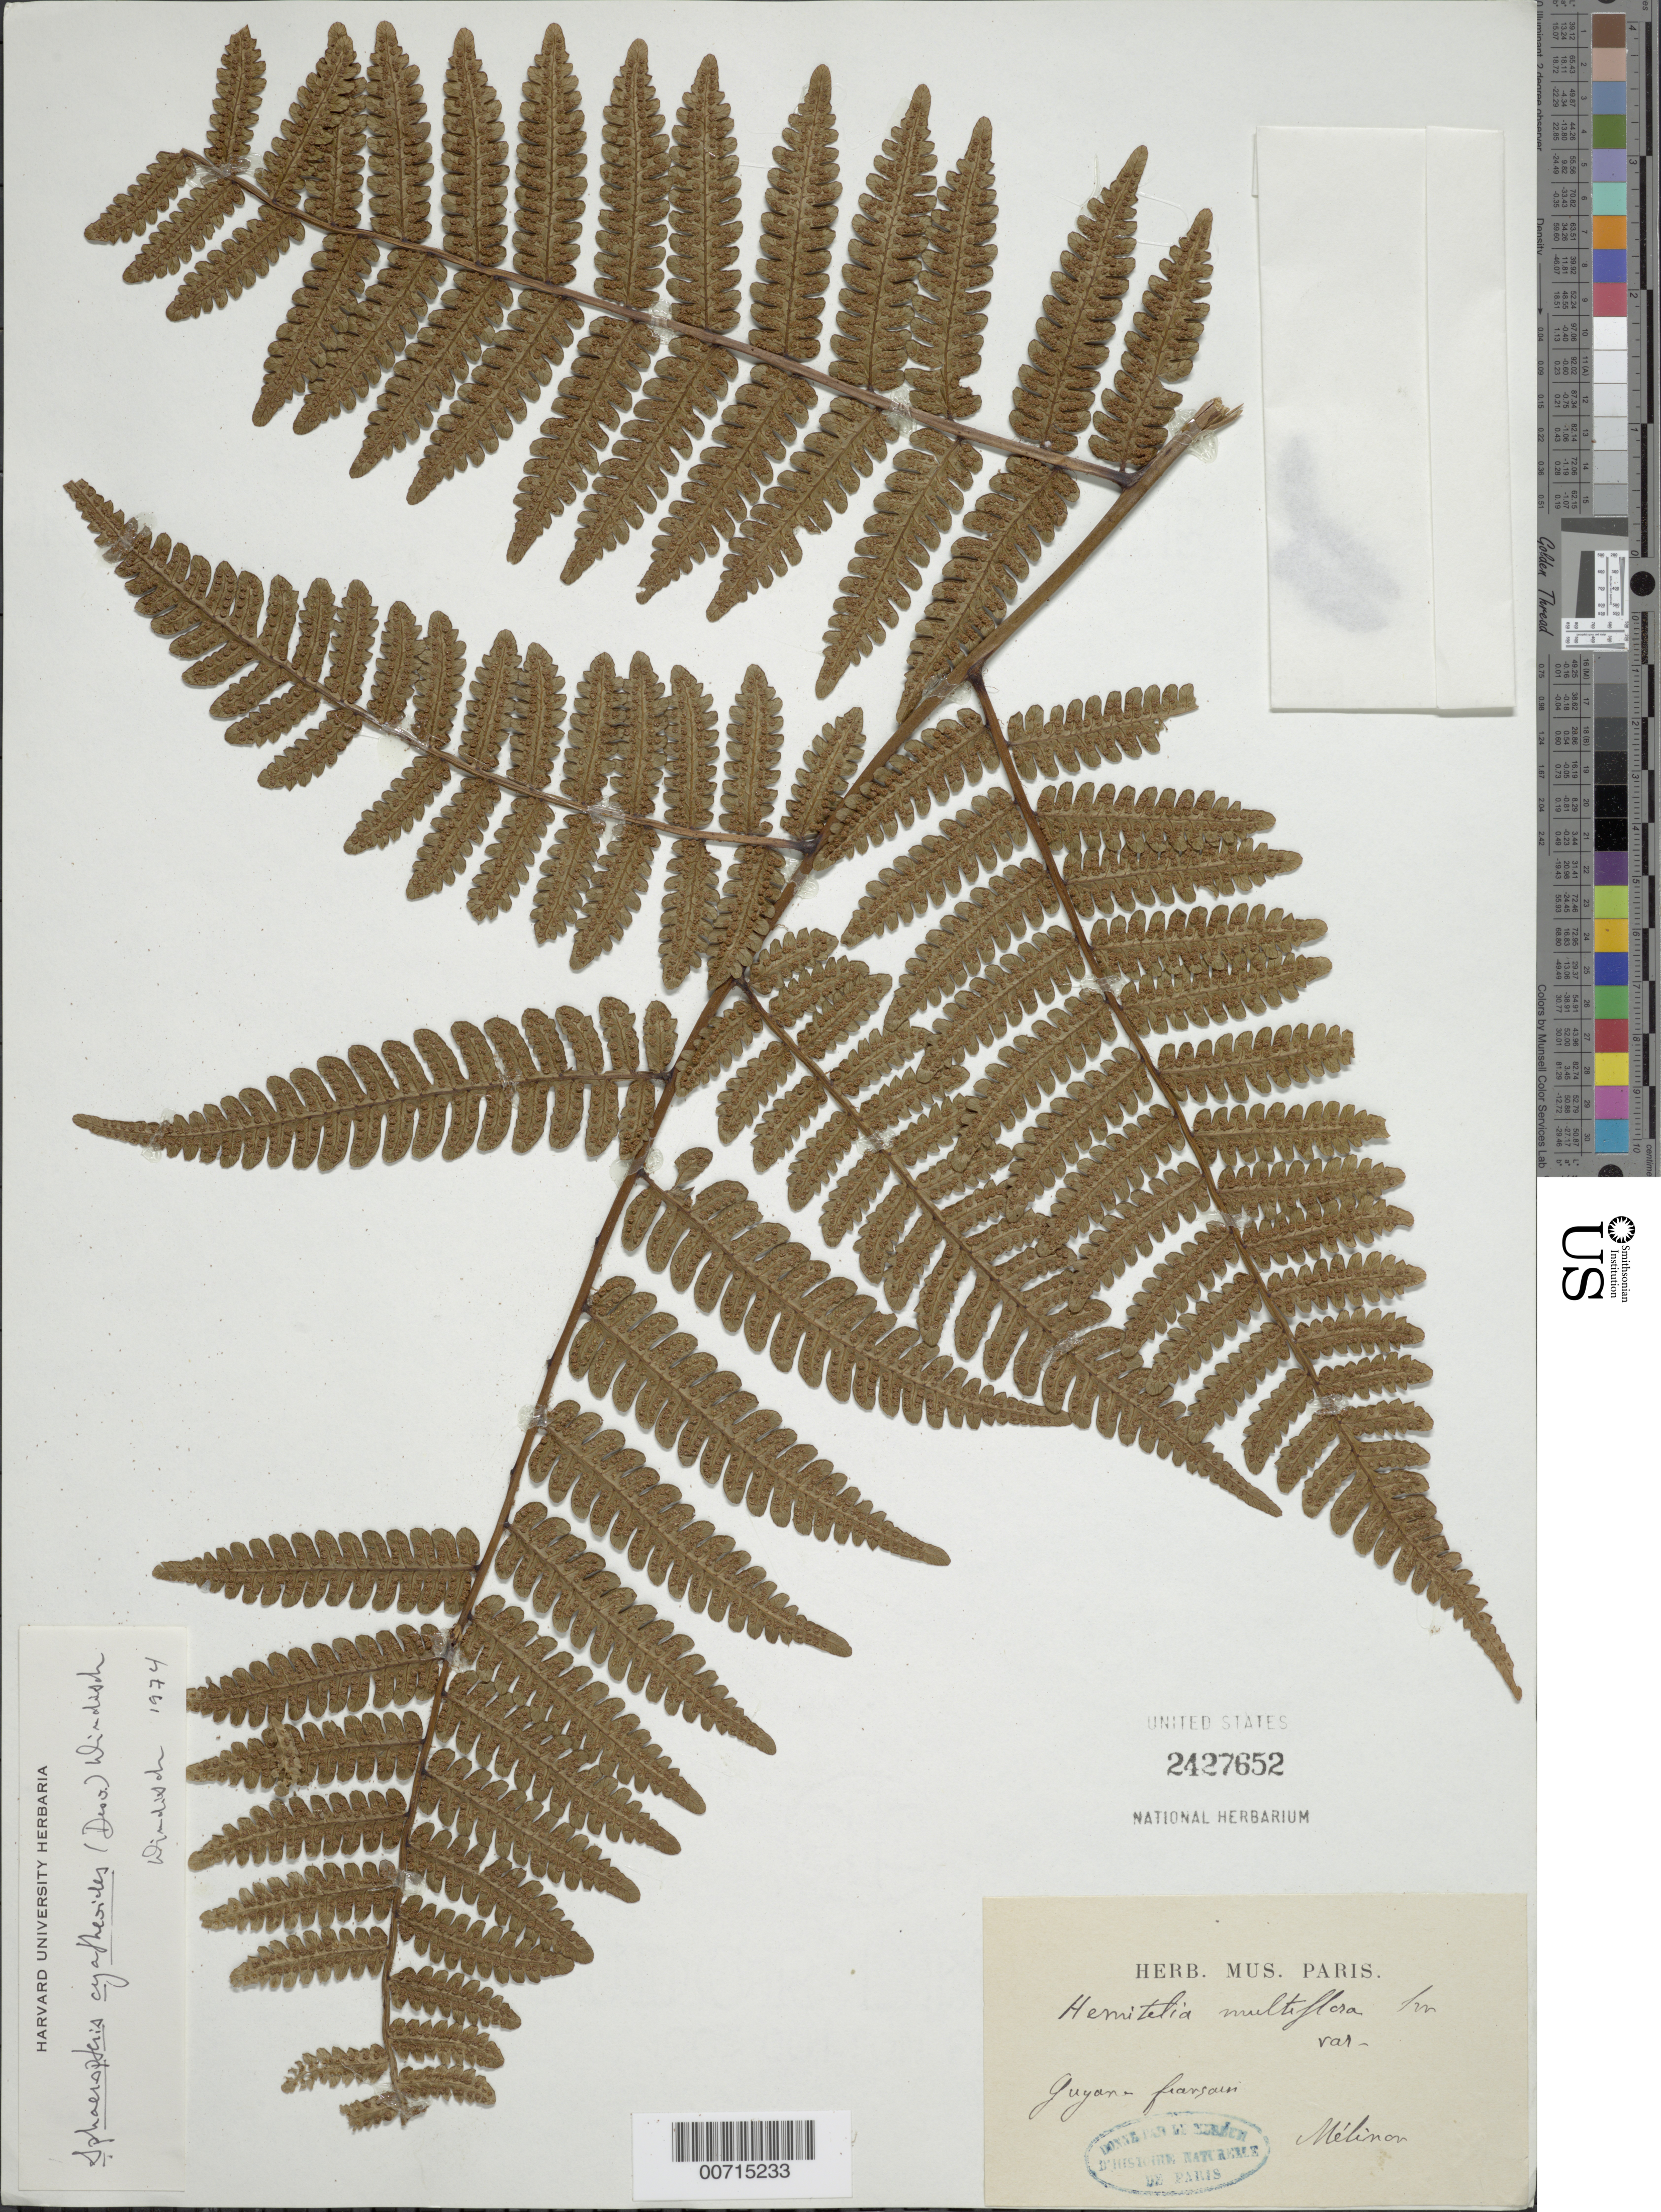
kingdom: Plantae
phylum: Tracheophyta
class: Polypodiopsida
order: Cyatheales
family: Cyatheaceae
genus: Cyathea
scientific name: Cyathea cyatheoides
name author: (Desv.) K.U. Kramer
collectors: E. Mélinon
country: French Guiana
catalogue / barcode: US 2427652